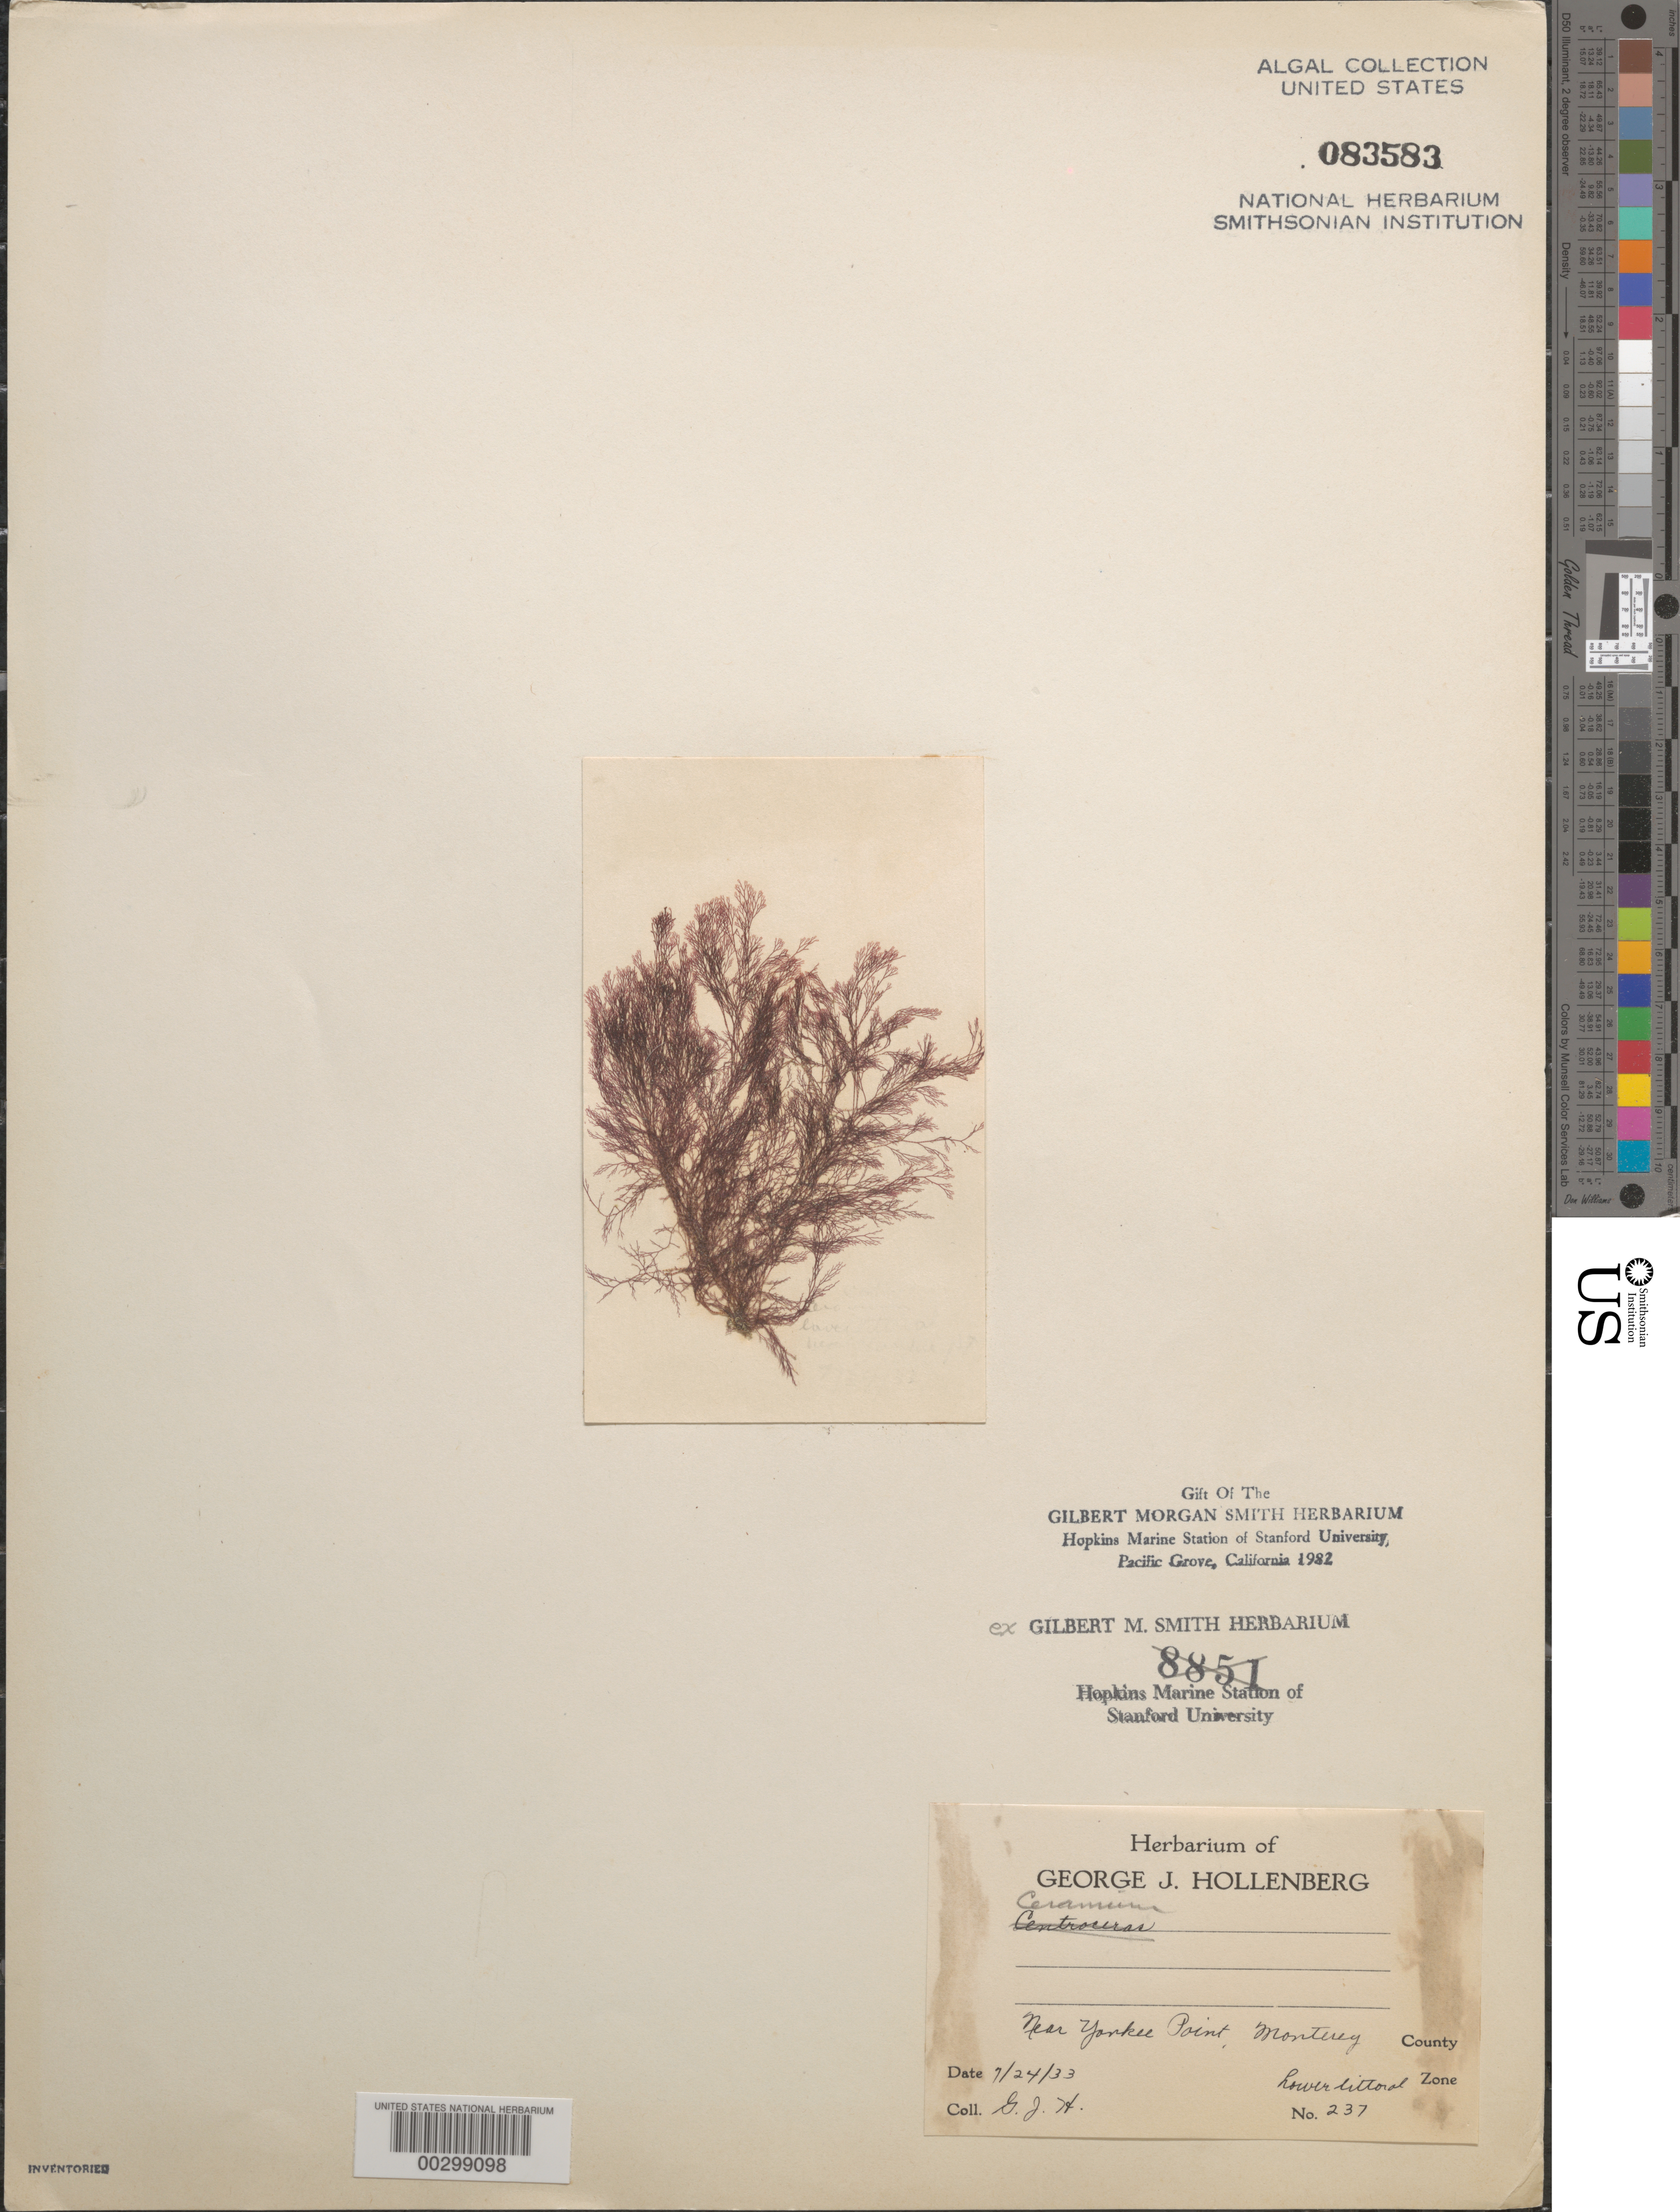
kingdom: Plantae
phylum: Rhodophyta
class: Florideophyceae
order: Ceramiales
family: Ceramiaceae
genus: Ceramium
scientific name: Ceramium sp.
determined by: Hollenberg, George J.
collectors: G. Hollenberg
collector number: GJH 237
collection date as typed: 24 Jul 1933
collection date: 1933-07-24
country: United States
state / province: California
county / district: Monterey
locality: Near Yankee Point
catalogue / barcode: US 83583